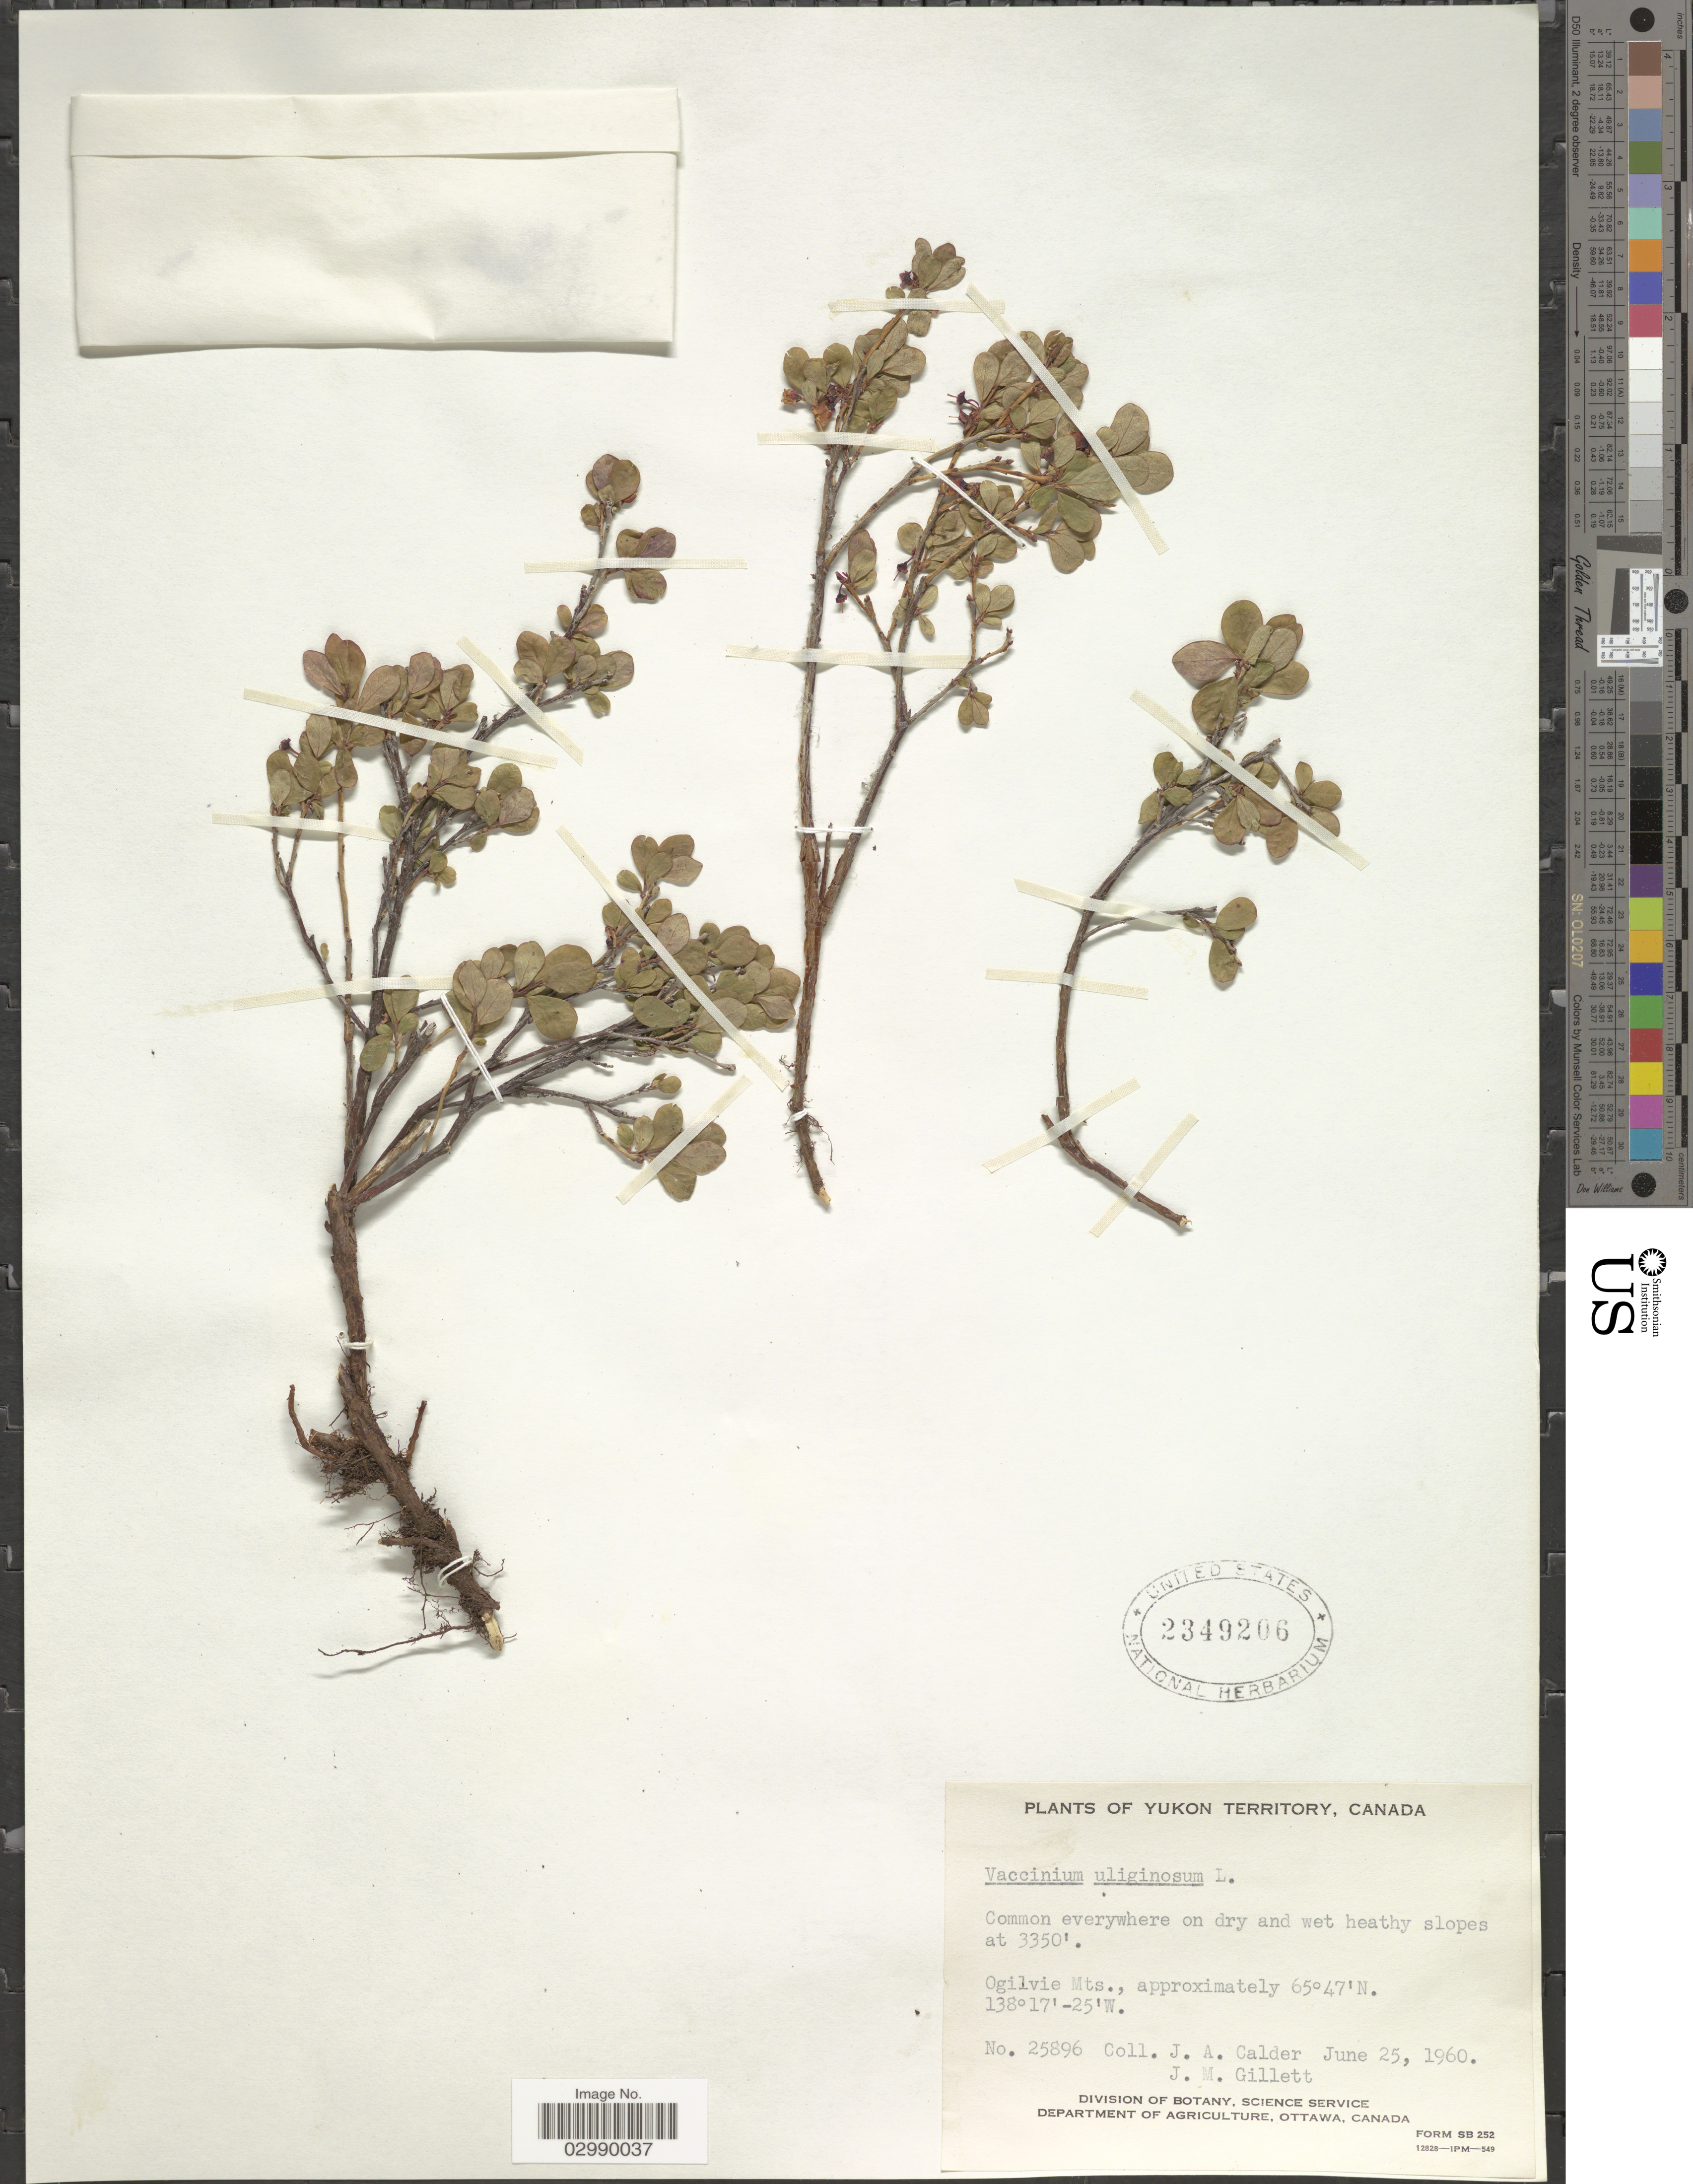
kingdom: Plantae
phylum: Tracheophyta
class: Magnoliopsida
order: Ericales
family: Ericaceae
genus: Vaccinium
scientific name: Vaccinium uliginosum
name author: L.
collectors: J. A. Calder & J. M. Gillett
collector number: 25896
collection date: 1960-06-25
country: Canada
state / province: Yukon Territory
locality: Ogilvie Mts.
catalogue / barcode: US 2349206